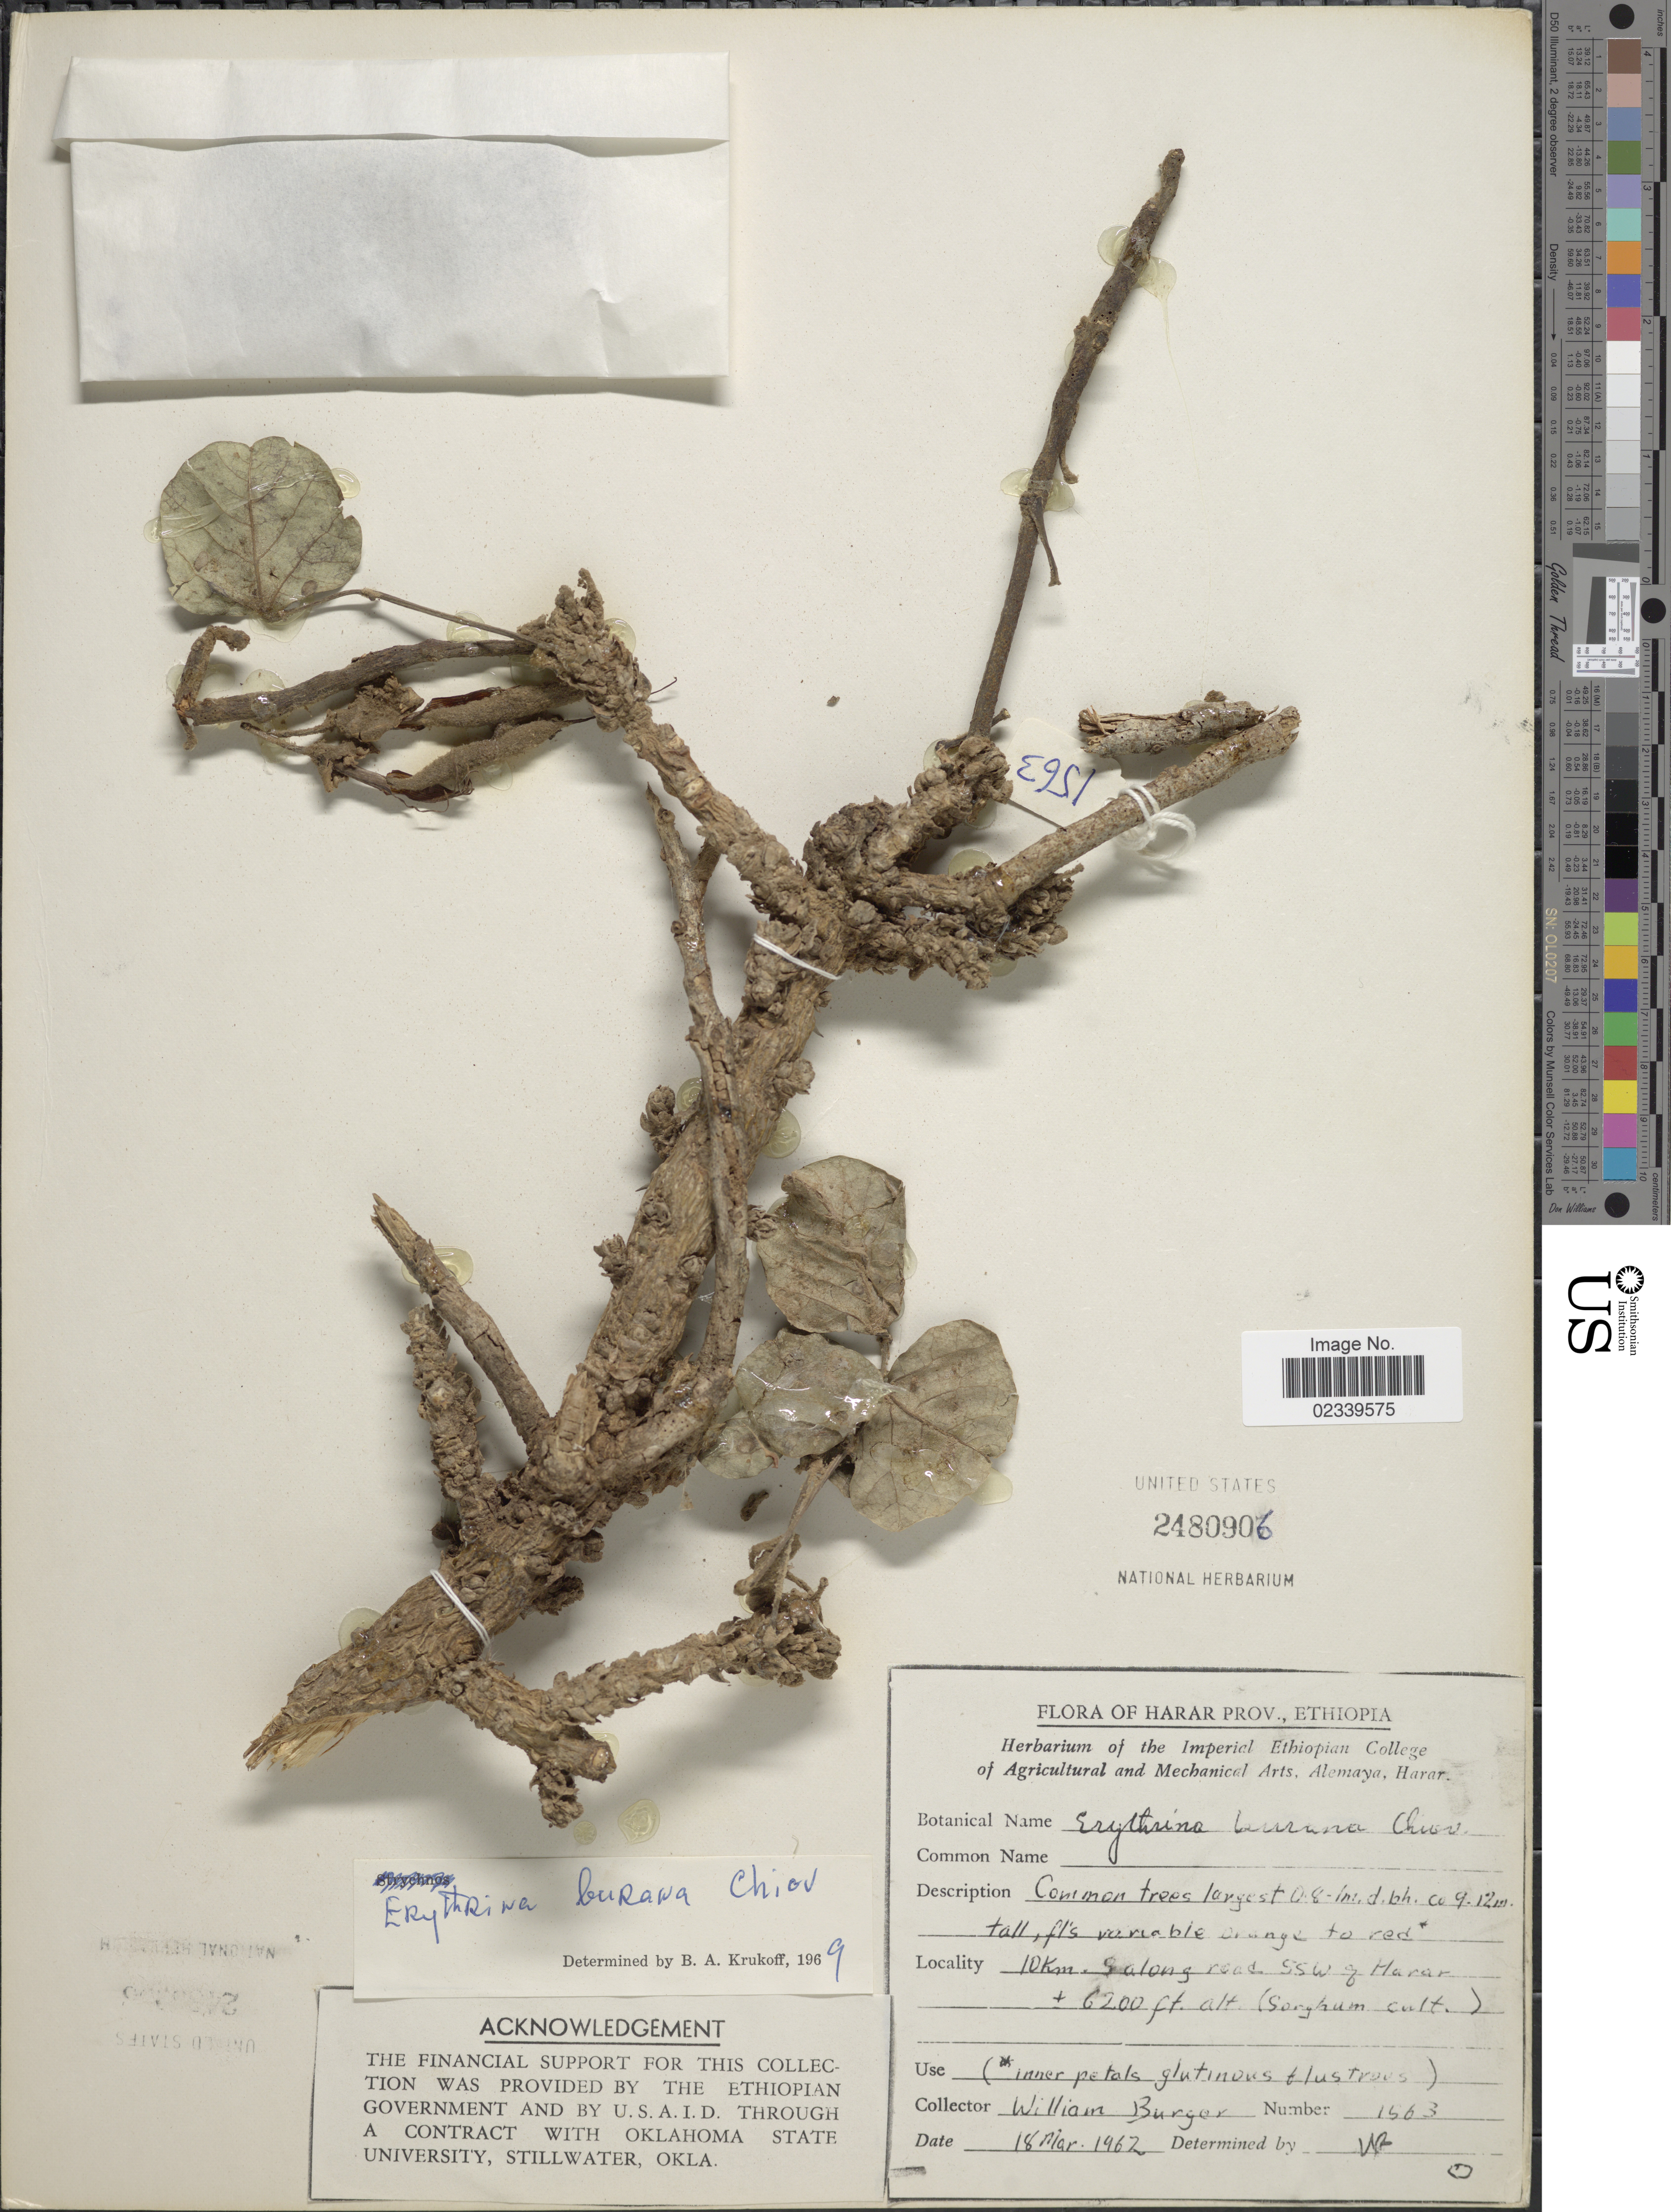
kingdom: Plantae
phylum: Tracheophyta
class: Magnoliopsida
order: Fabales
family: Fabaceae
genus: Erythrina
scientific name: Erythrina burana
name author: Chiov.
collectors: W. Burger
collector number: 1563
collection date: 1962-03-18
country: Ethiopia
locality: Harar Prov., Ethiopia, 10km. along road SSW of Harar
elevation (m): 1890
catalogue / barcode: US 2480906